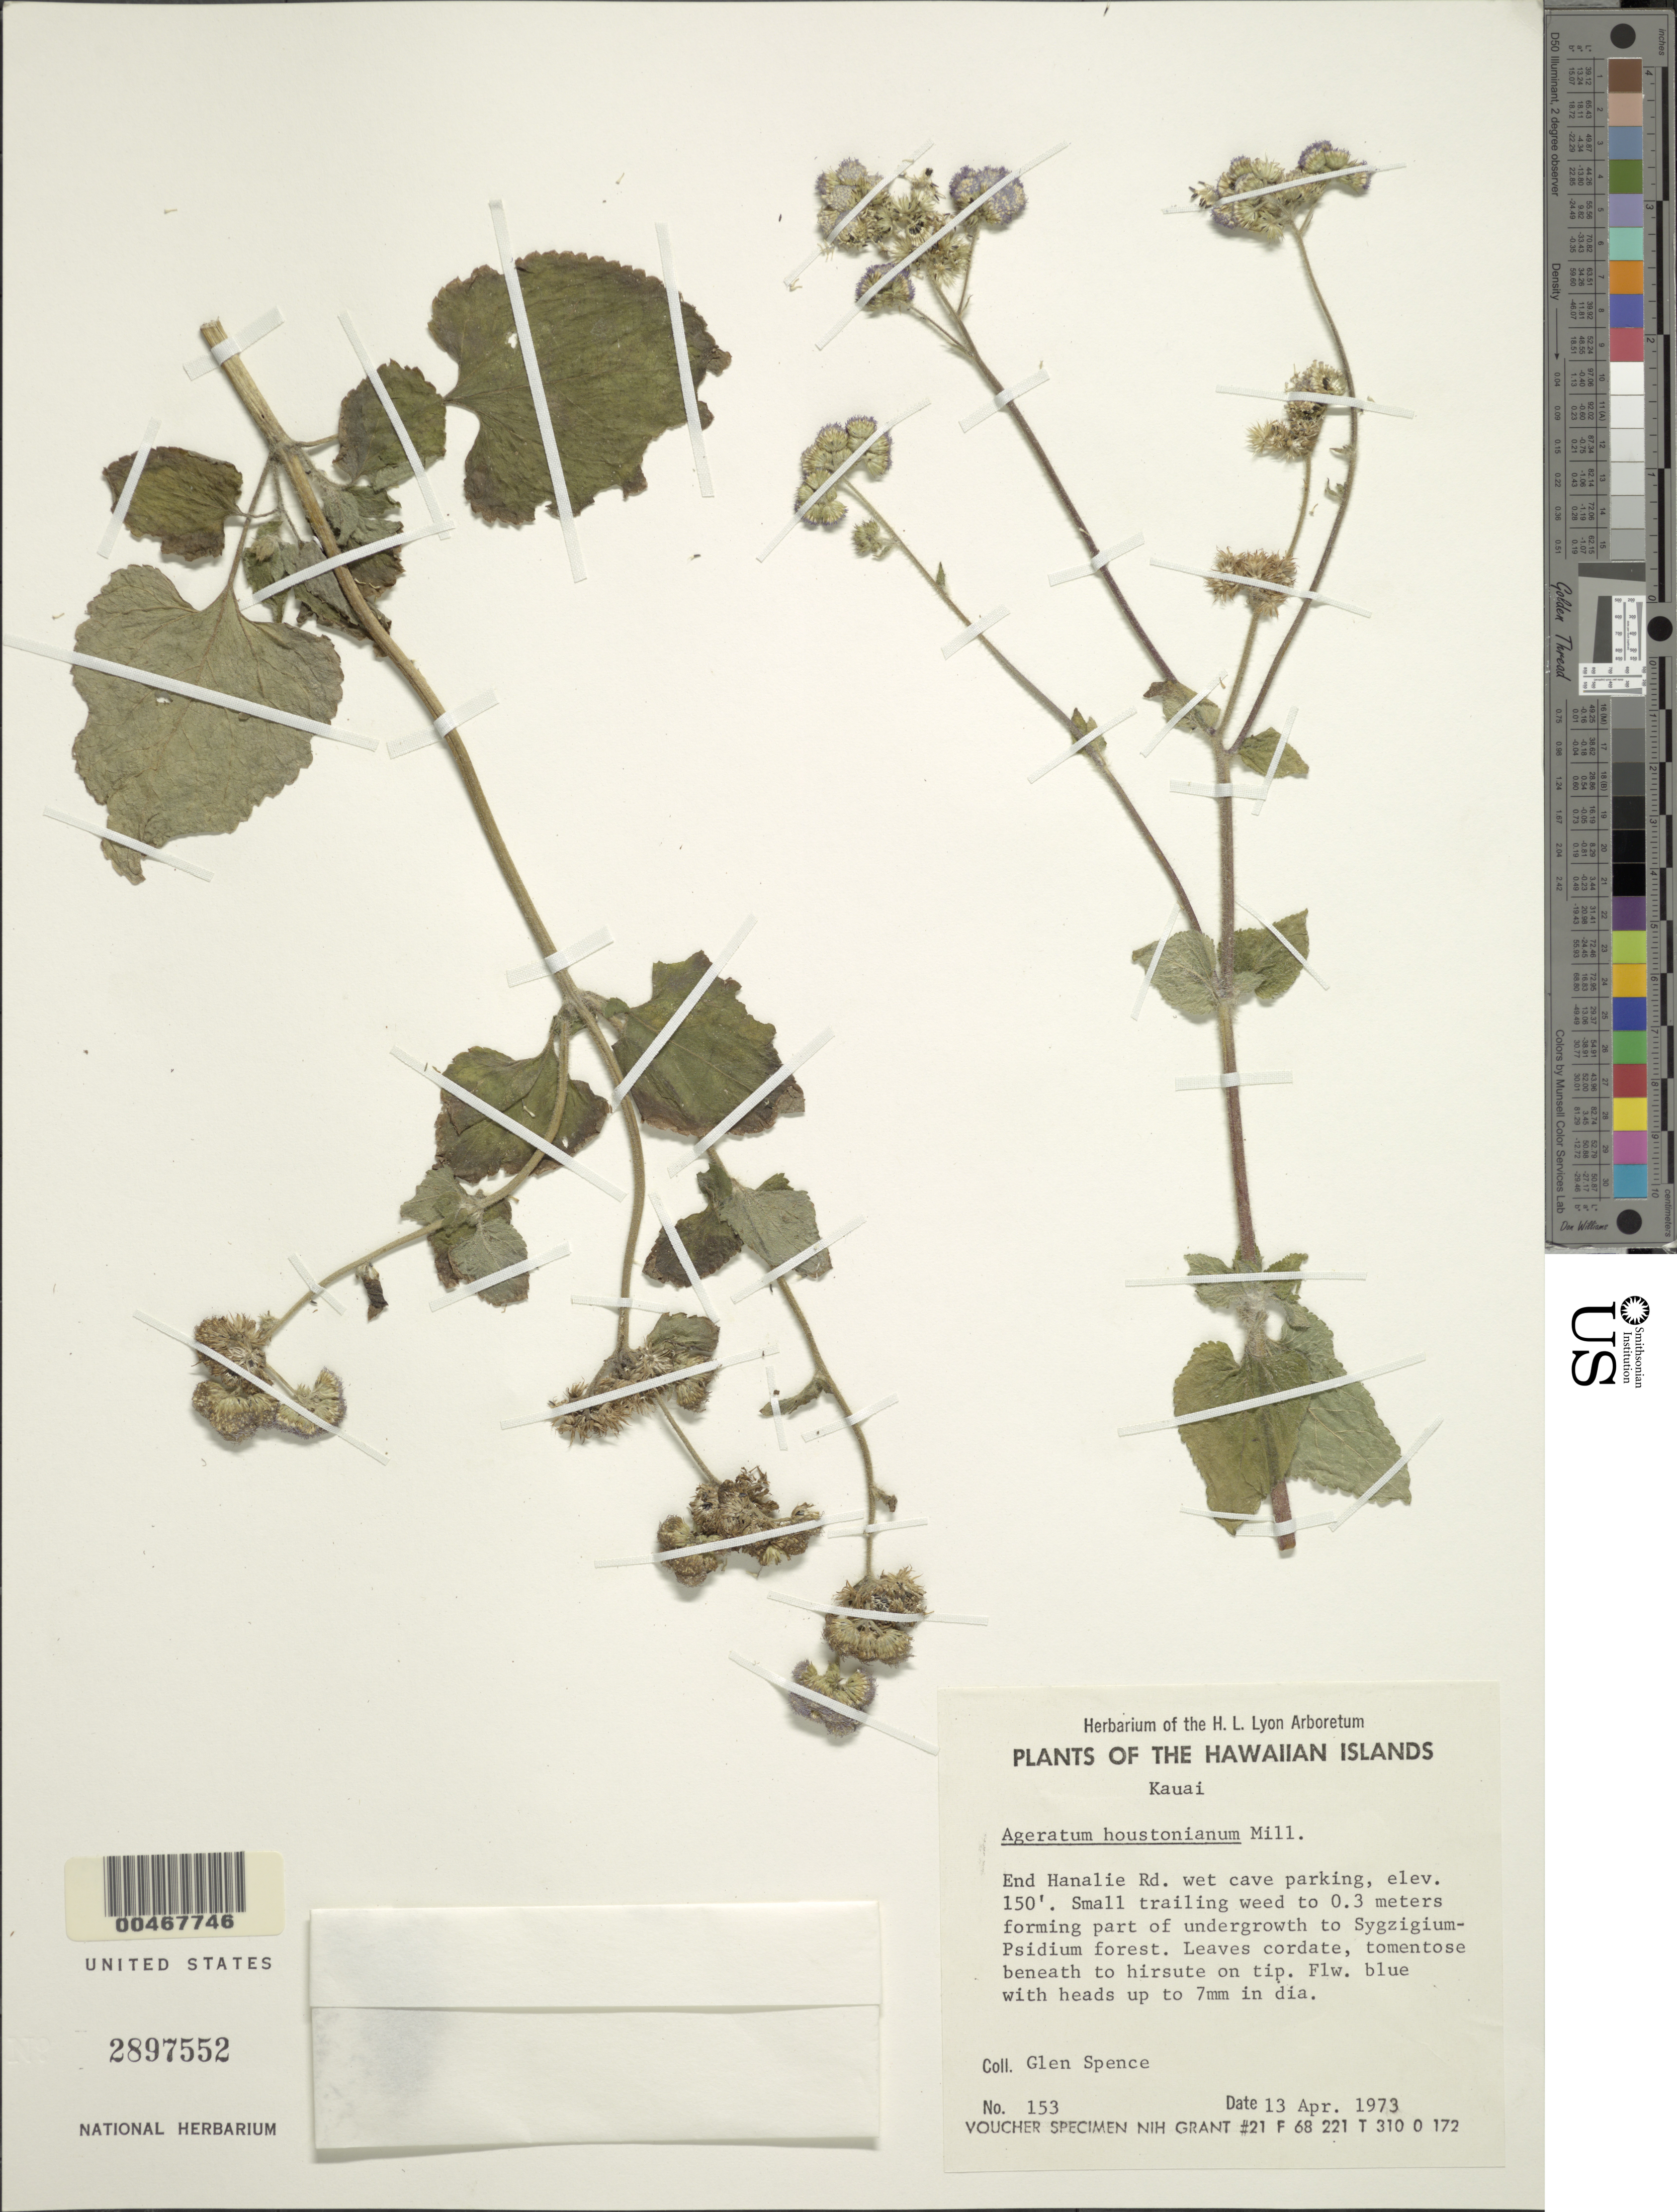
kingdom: Plantae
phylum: Tracheophyta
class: Magnoliopsida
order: Asterales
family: Asteraceae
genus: Ageratum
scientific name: Ageratum houstonianum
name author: Mill.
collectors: G. Spence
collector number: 153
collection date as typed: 13 Apr 1973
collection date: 1973-04-13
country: United States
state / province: Hawaii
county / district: Kauai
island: Kaua'i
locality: End Hanalie Rd. wet cave parking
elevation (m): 46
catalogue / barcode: US 2897552